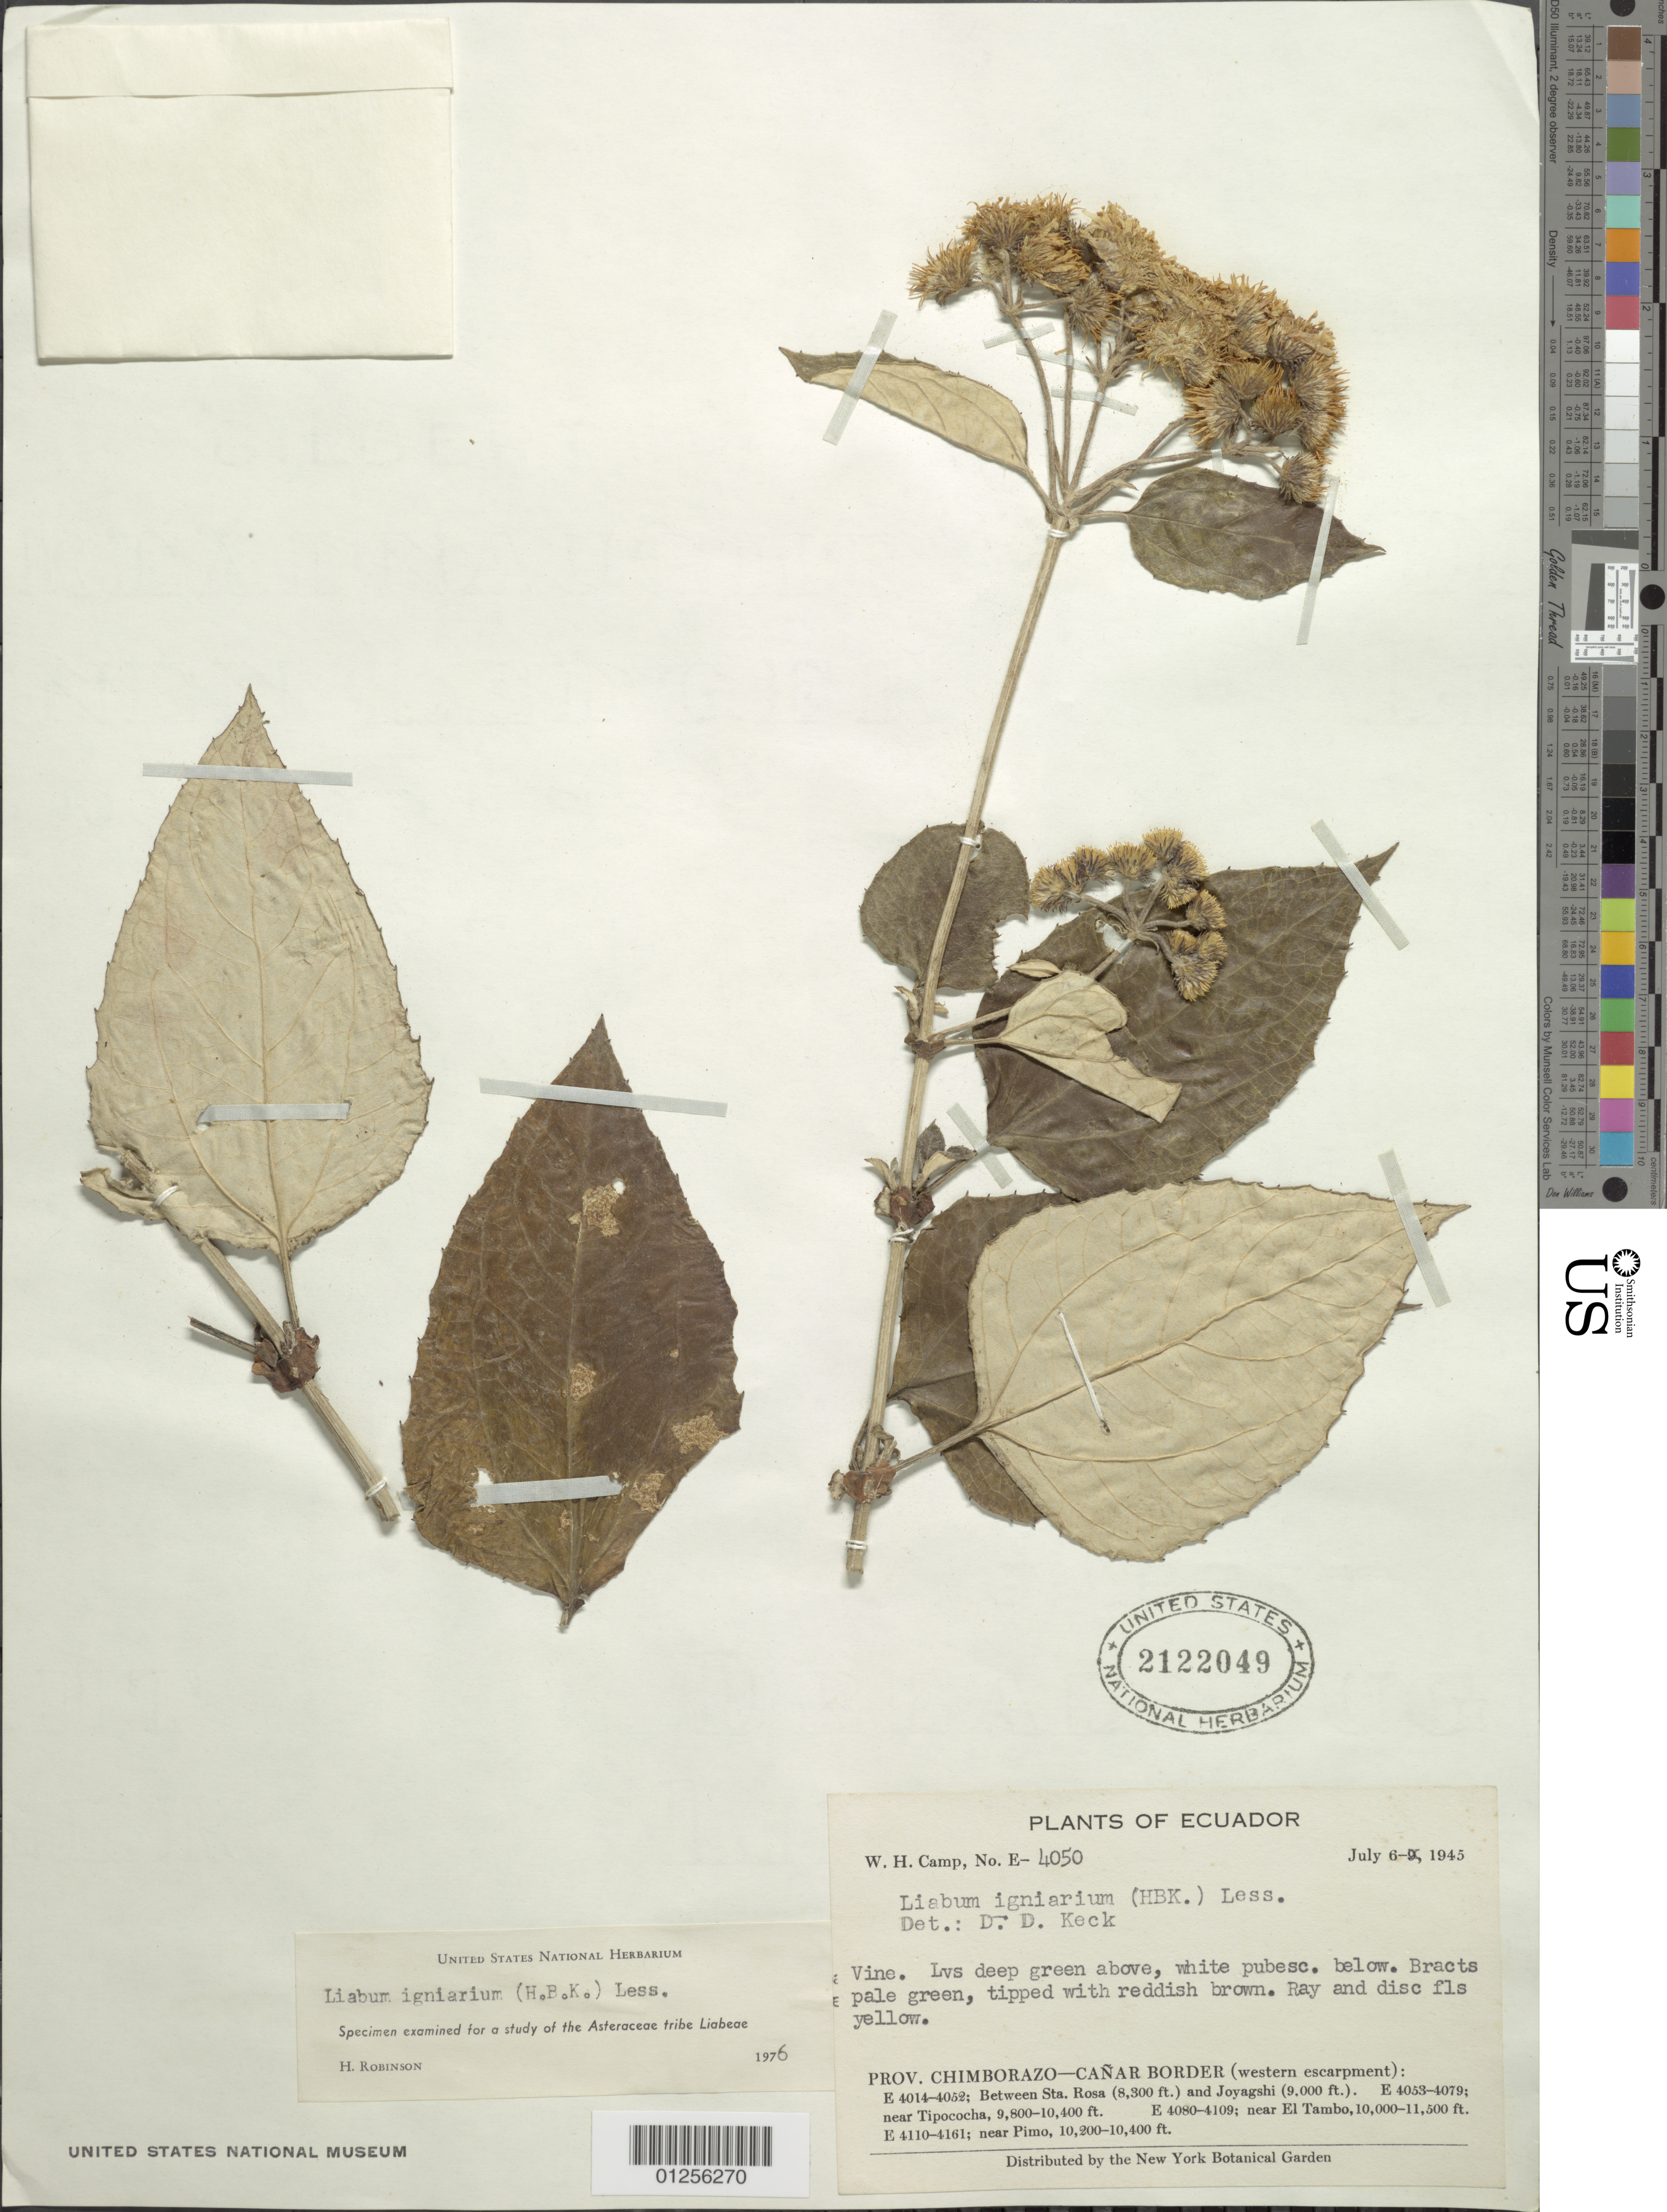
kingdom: Plantae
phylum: Tracheophyta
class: Magnoliopsida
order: Asterales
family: Asteraceae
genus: Liabum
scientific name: Liabum solidagineum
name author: (Kunth) Less.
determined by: Gutierrez, D. G.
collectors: W. H. Camp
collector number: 4050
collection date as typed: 6 July 1945 to 9 June 1945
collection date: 1945-06-09/1945-07-06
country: Ecuador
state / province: Cañar / Chimborazo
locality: Prov. Chimborazo-Cañar Border (western escarpment); between Sta. Rosa and Joyagshi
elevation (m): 2530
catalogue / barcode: US 2122049